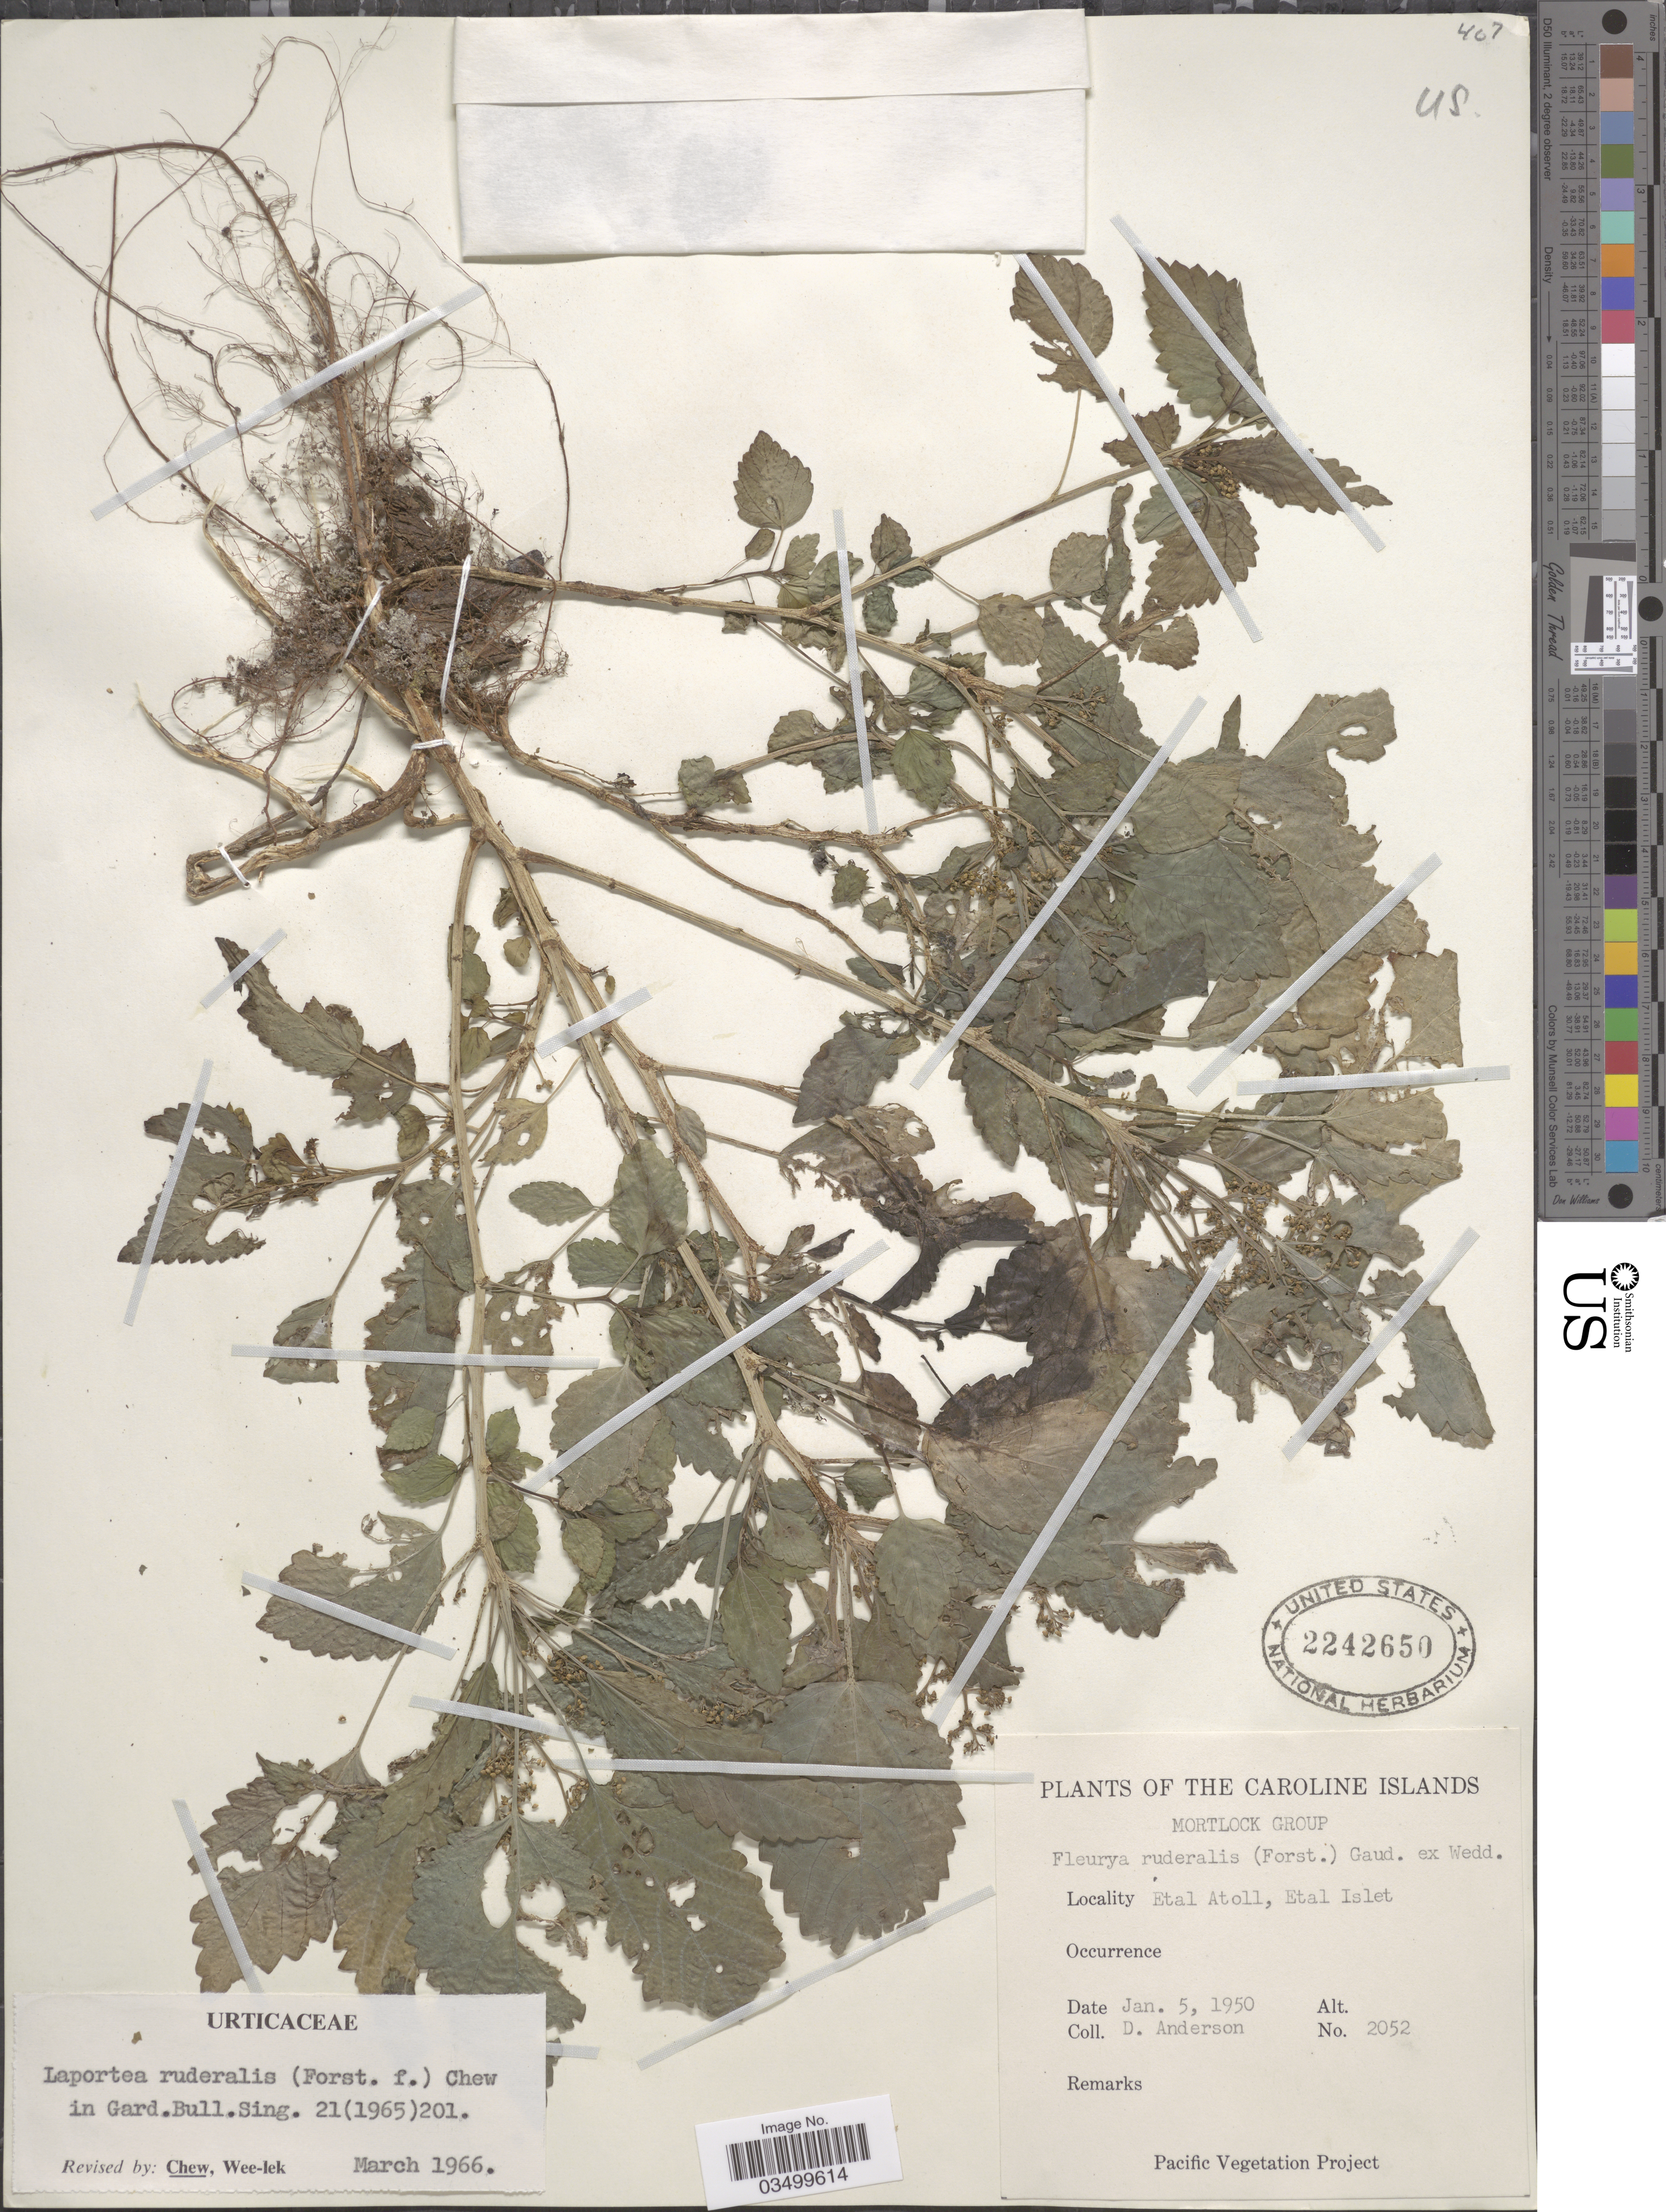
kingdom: Plantae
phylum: Tracheophyta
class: Magnoliopsida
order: Rosales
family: Urticaceae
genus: Laportea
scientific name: Laportea ruderalis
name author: (G. Forst.) Chew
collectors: D. Anderson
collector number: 2052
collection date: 1950-01-05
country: Micronesia, Federated States of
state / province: Truk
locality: Caroline Islands. Mortlock Group. Etal Atoll, Etal Islet.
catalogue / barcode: US 2242650